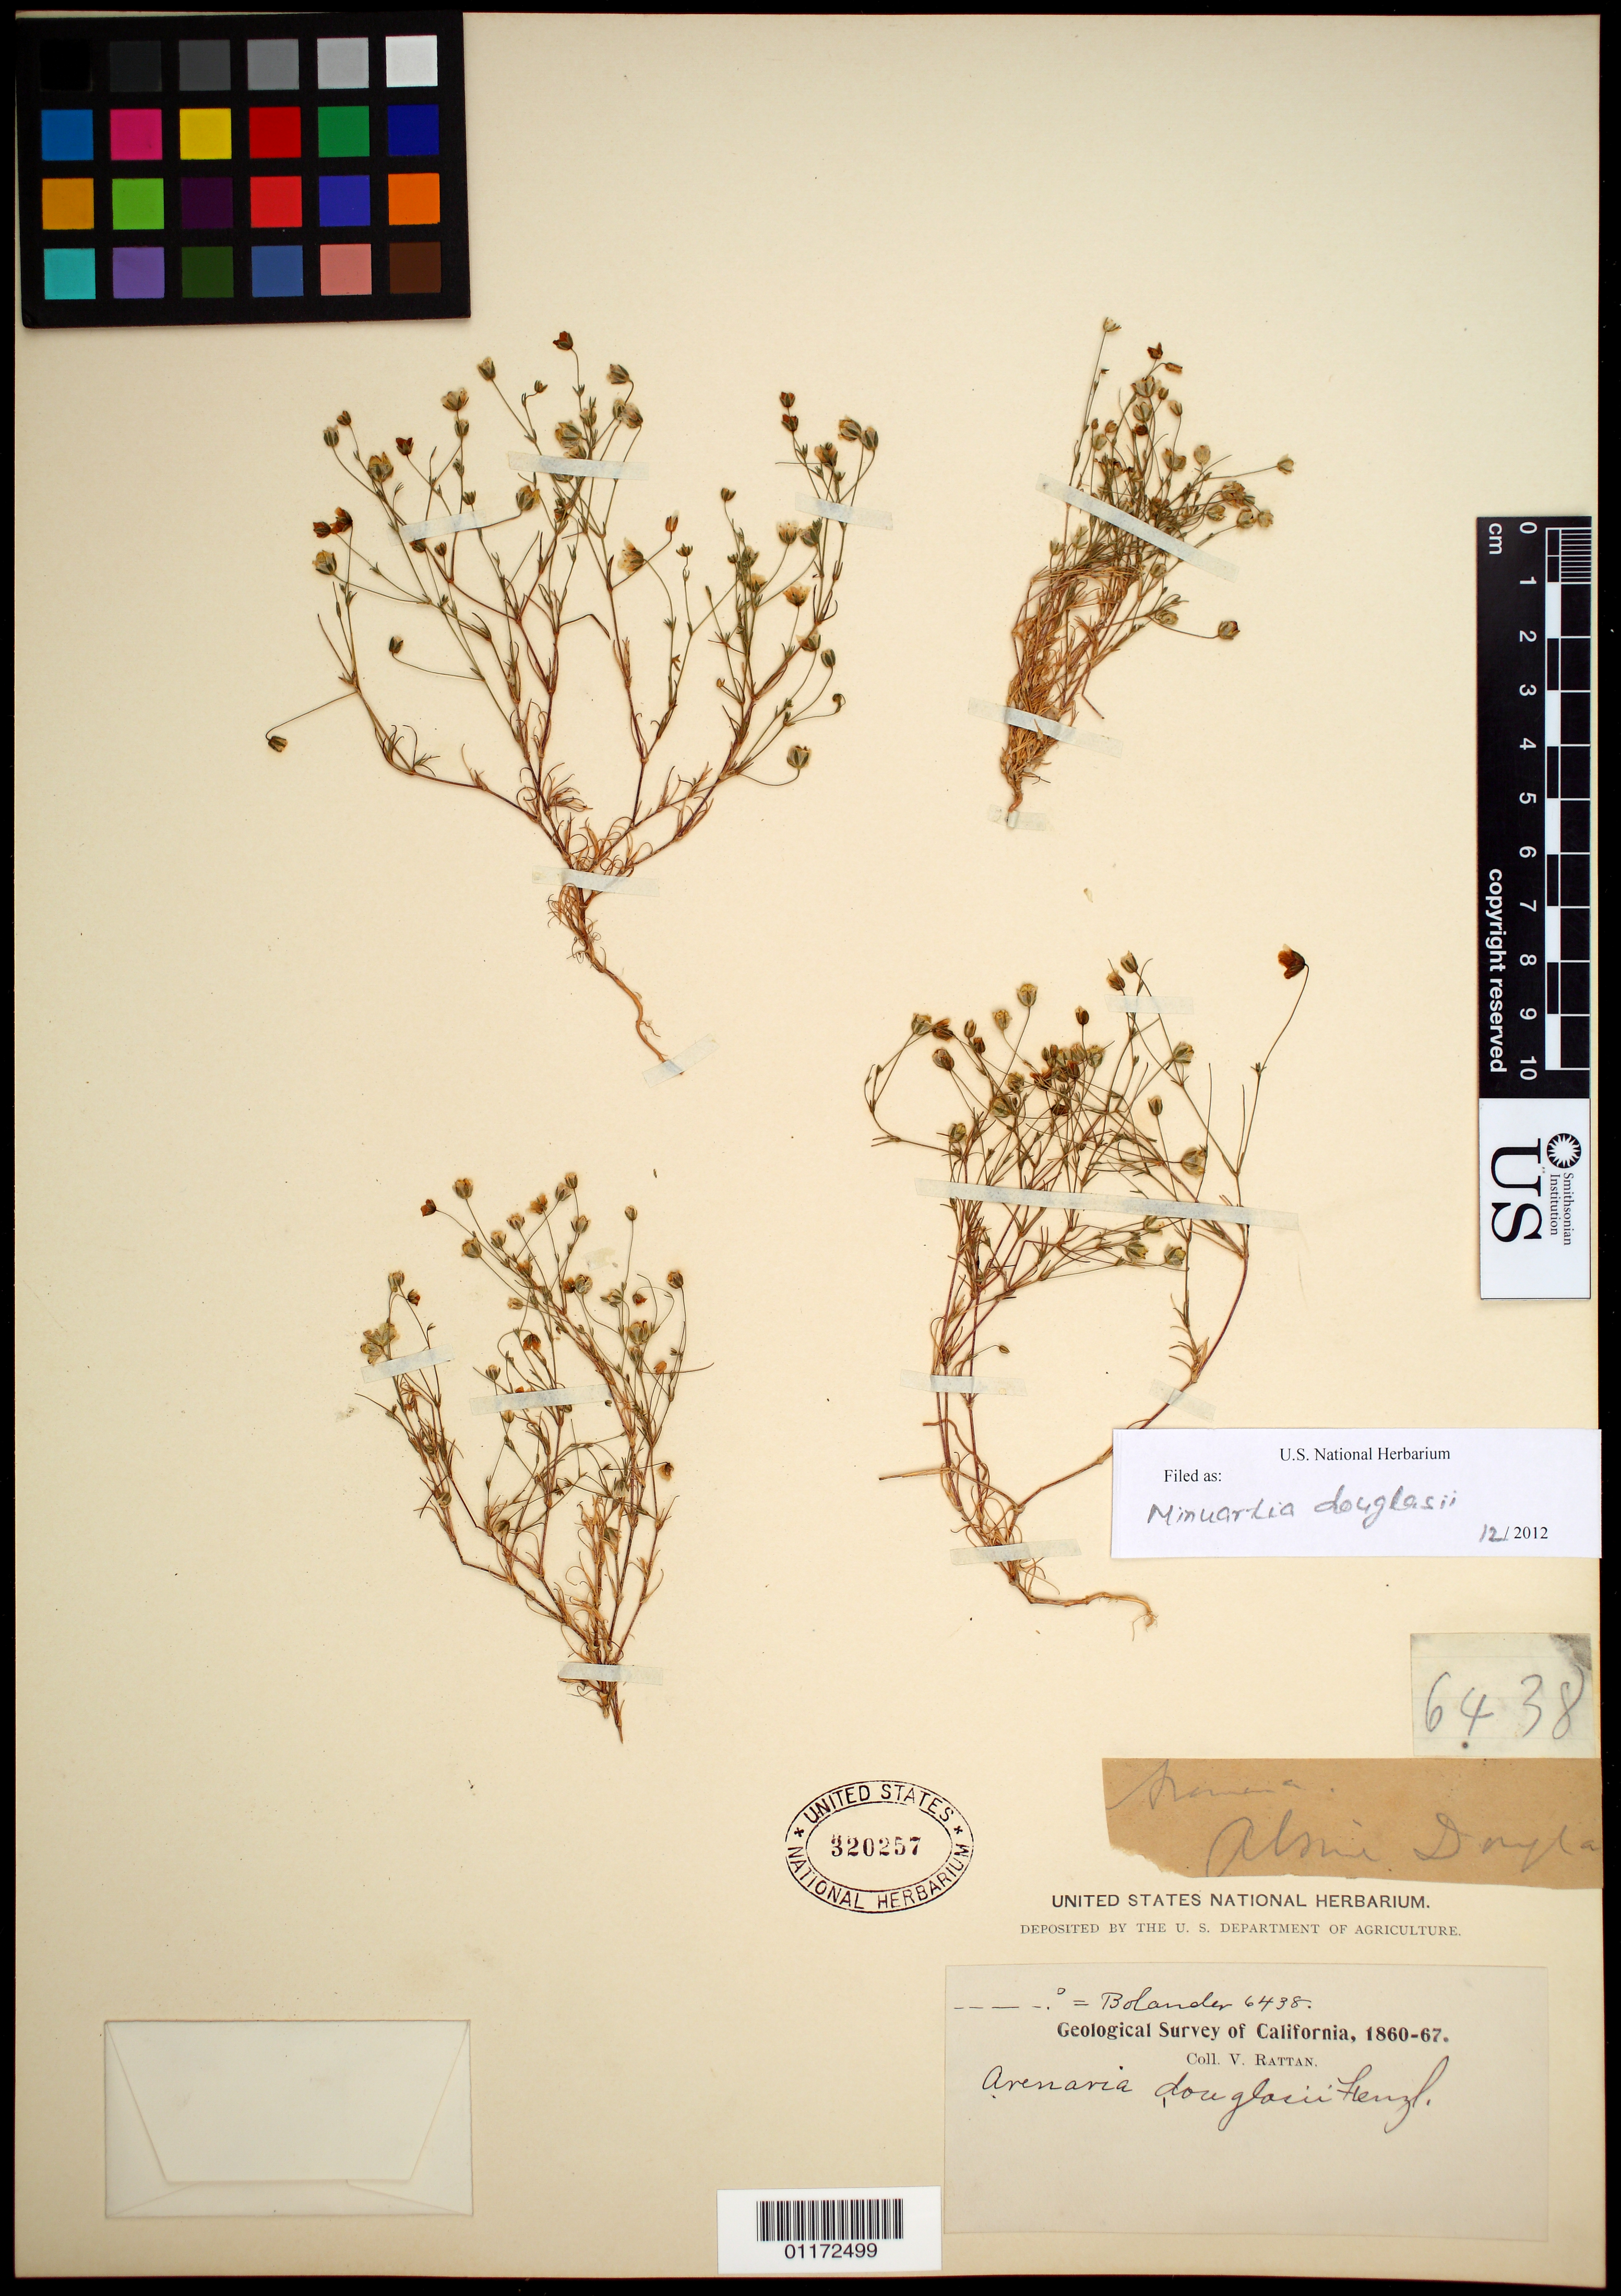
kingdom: Plantae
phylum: Tracheophyta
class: Magnoliopsida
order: Caryophyllales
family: Caryophyllaceae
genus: Minuartia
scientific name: Minuartia douglasii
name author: Mattf.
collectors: V. Rattan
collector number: Bolander 6438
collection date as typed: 1860 to -- --- 1867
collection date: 1860/1867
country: United States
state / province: California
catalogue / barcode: US 320257